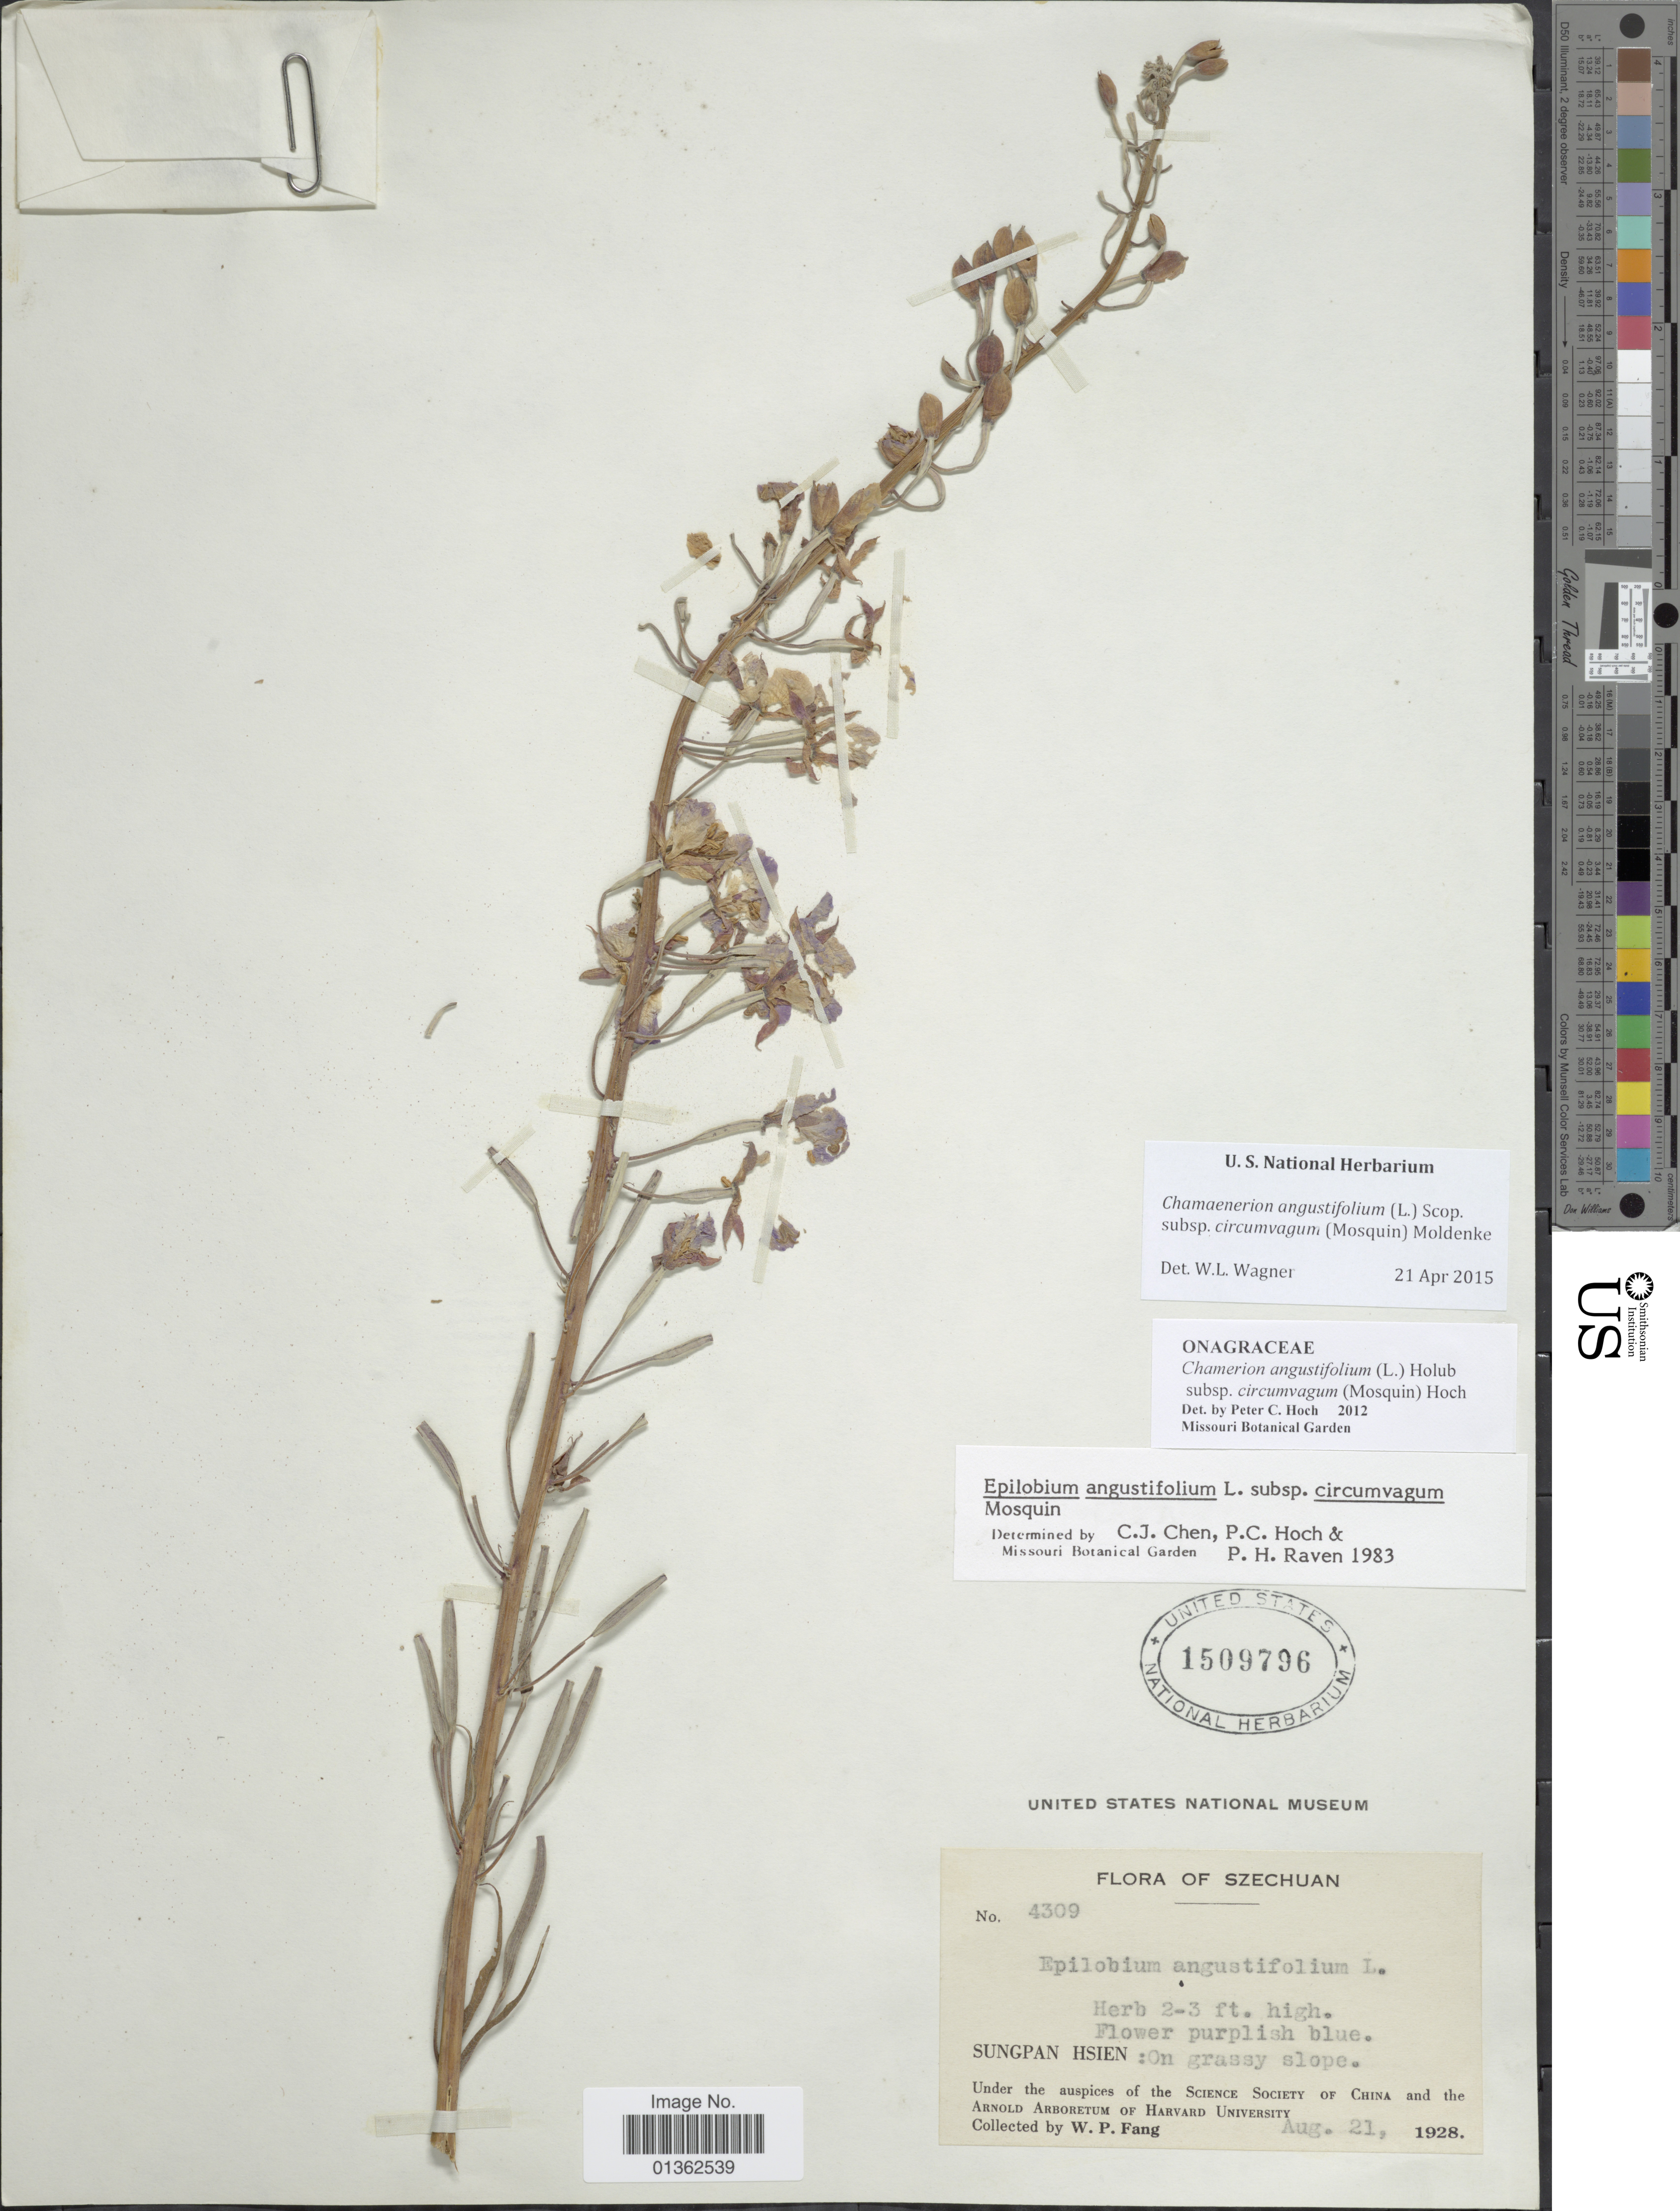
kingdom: Plantae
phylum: Tracheophyta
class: Magnoliopsida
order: Myrtales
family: Onagraceae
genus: Chamaenerion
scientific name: Chamaenerion angustifolium subsp. circumvagum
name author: (Mosquin) Moldenke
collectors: W. P. Fang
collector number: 4309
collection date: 1928-08-21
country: China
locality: Szechuan. Sungpan Hsien: On grassy slope.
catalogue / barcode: US 1509796